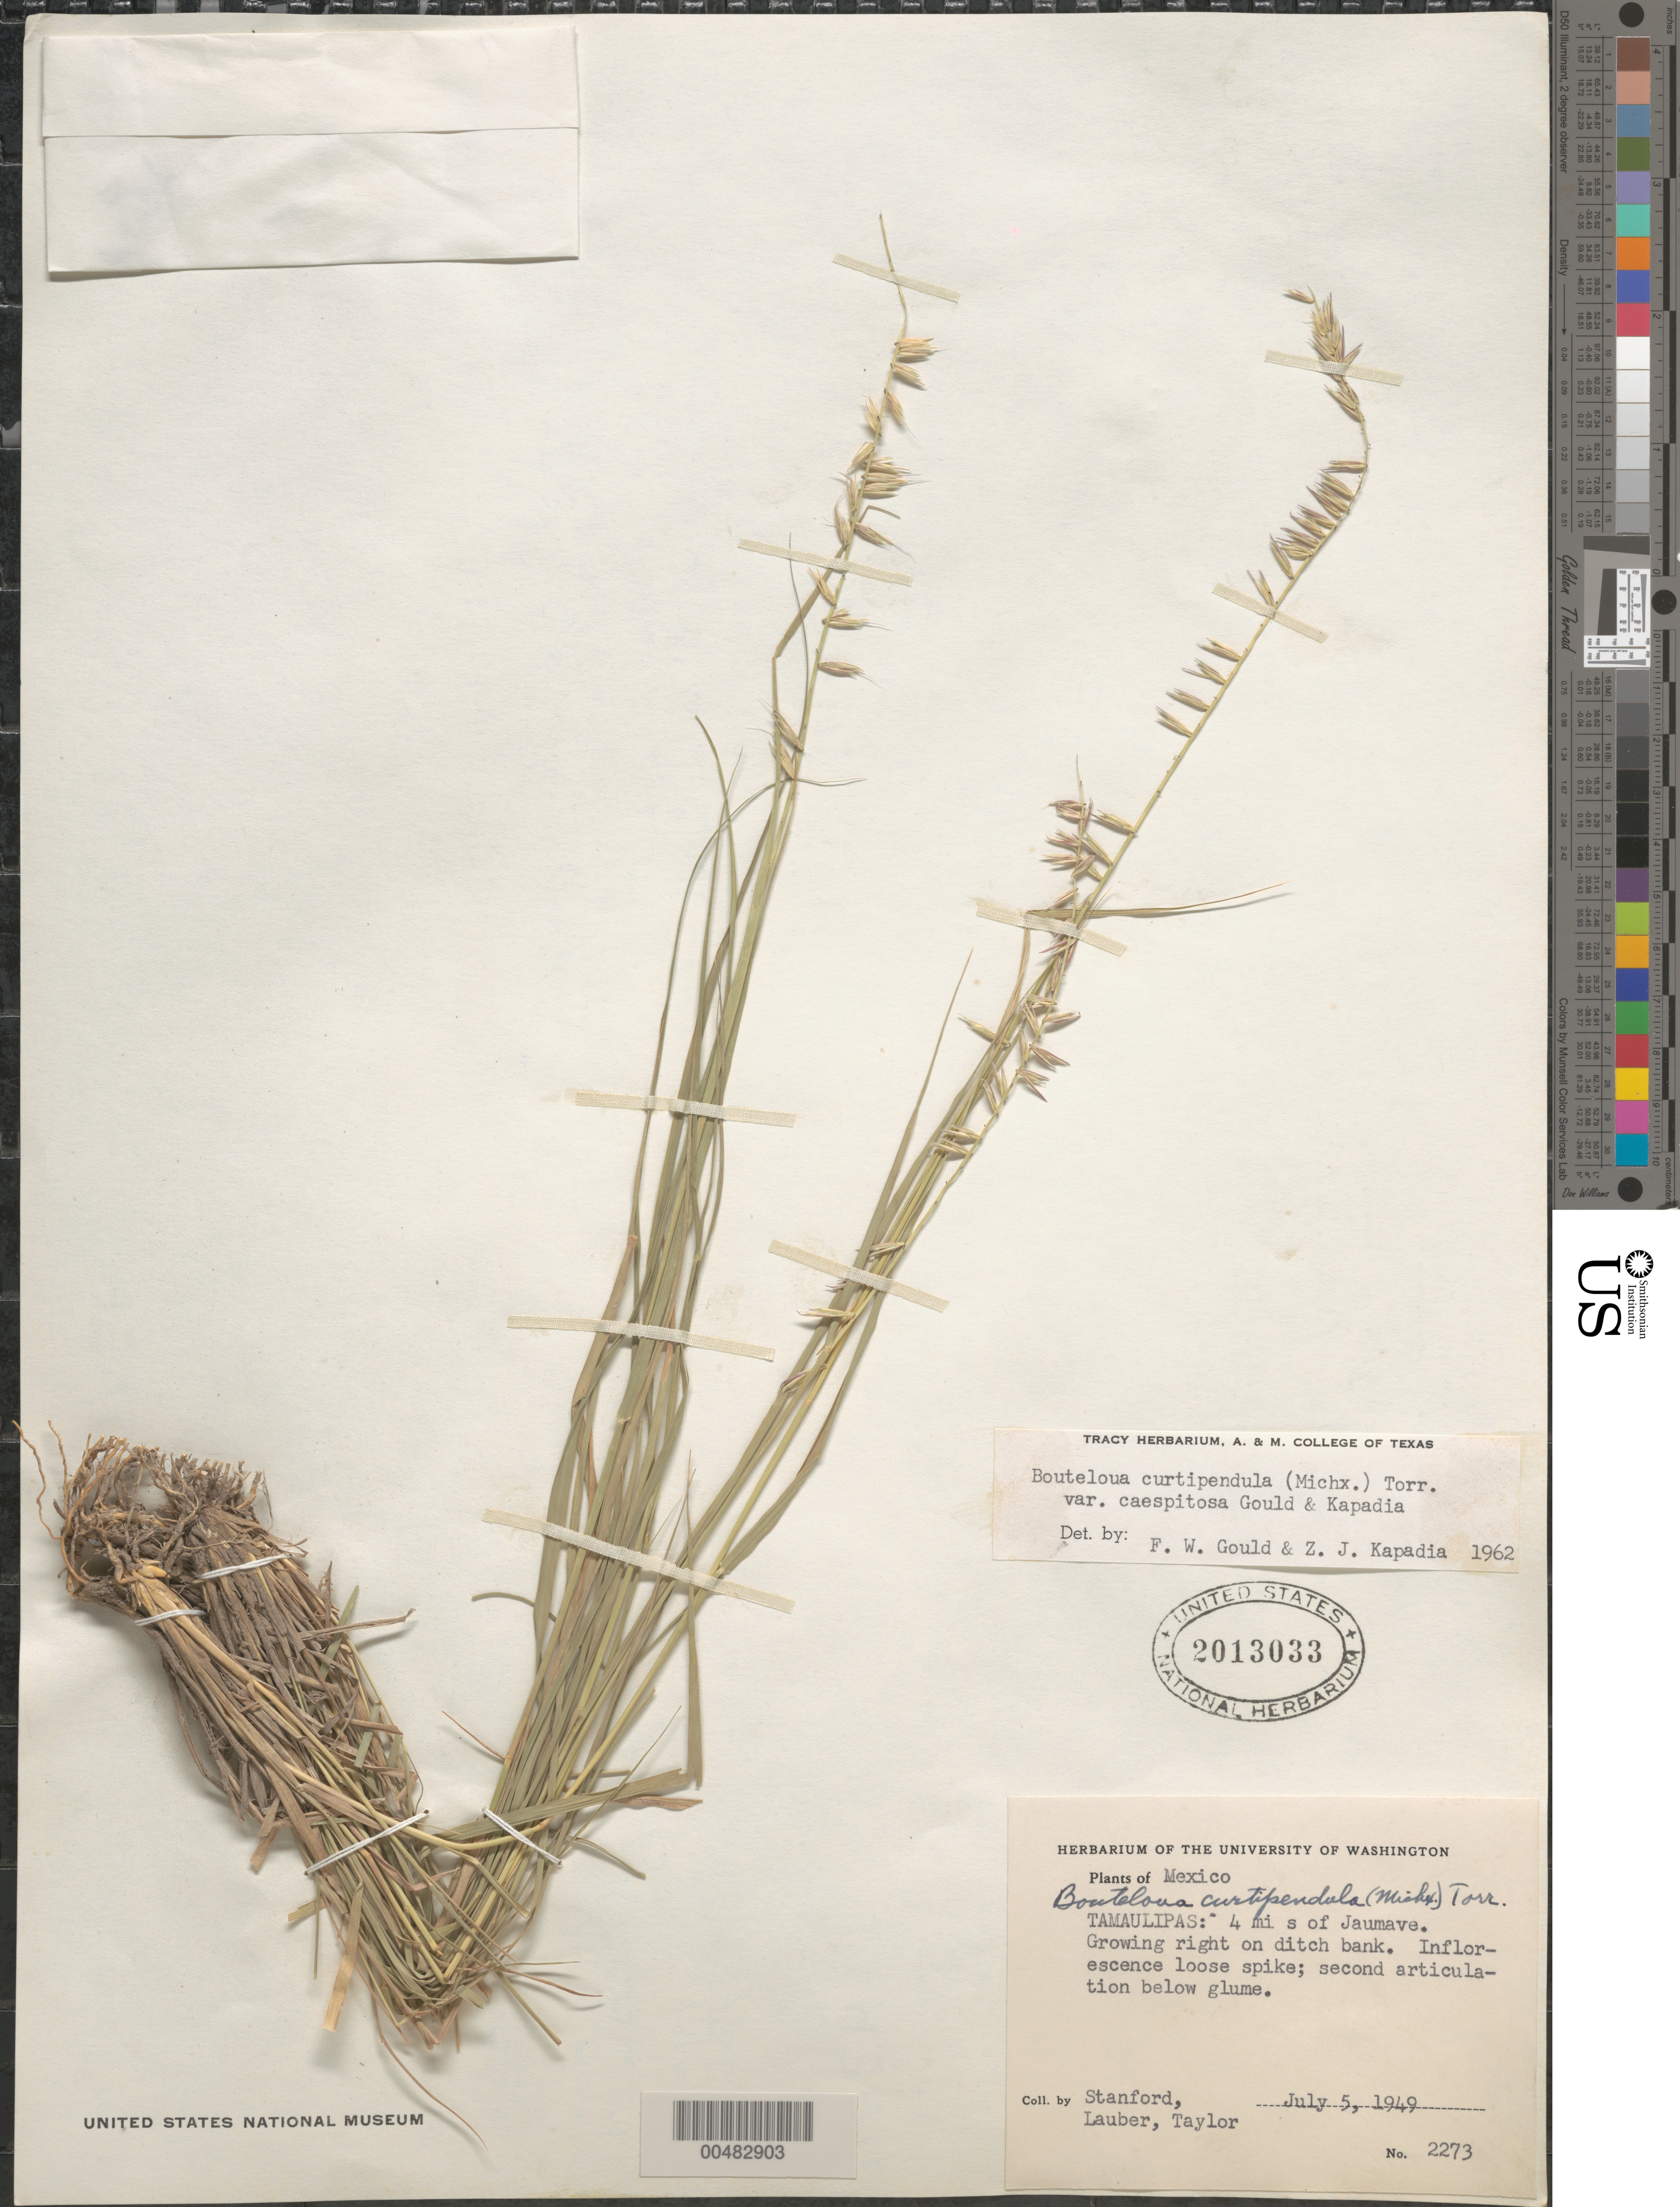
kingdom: Plantae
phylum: Tracheophyta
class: Liliopsida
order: Poales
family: Poaceae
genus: Bouteloua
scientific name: Bouteloua curtipendula var. caespitosa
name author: Gould & Kapadia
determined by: Gould, F. W.; Kapadia, Zarir J.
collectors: -. Stanford, -. Lauber & -- Taylor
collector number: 2273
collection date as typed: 5 Jul 1949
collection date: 1949-07-05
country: Mexico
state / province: Tamaulipas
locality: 4 mi S of Jaumave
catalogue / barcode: US 2013033